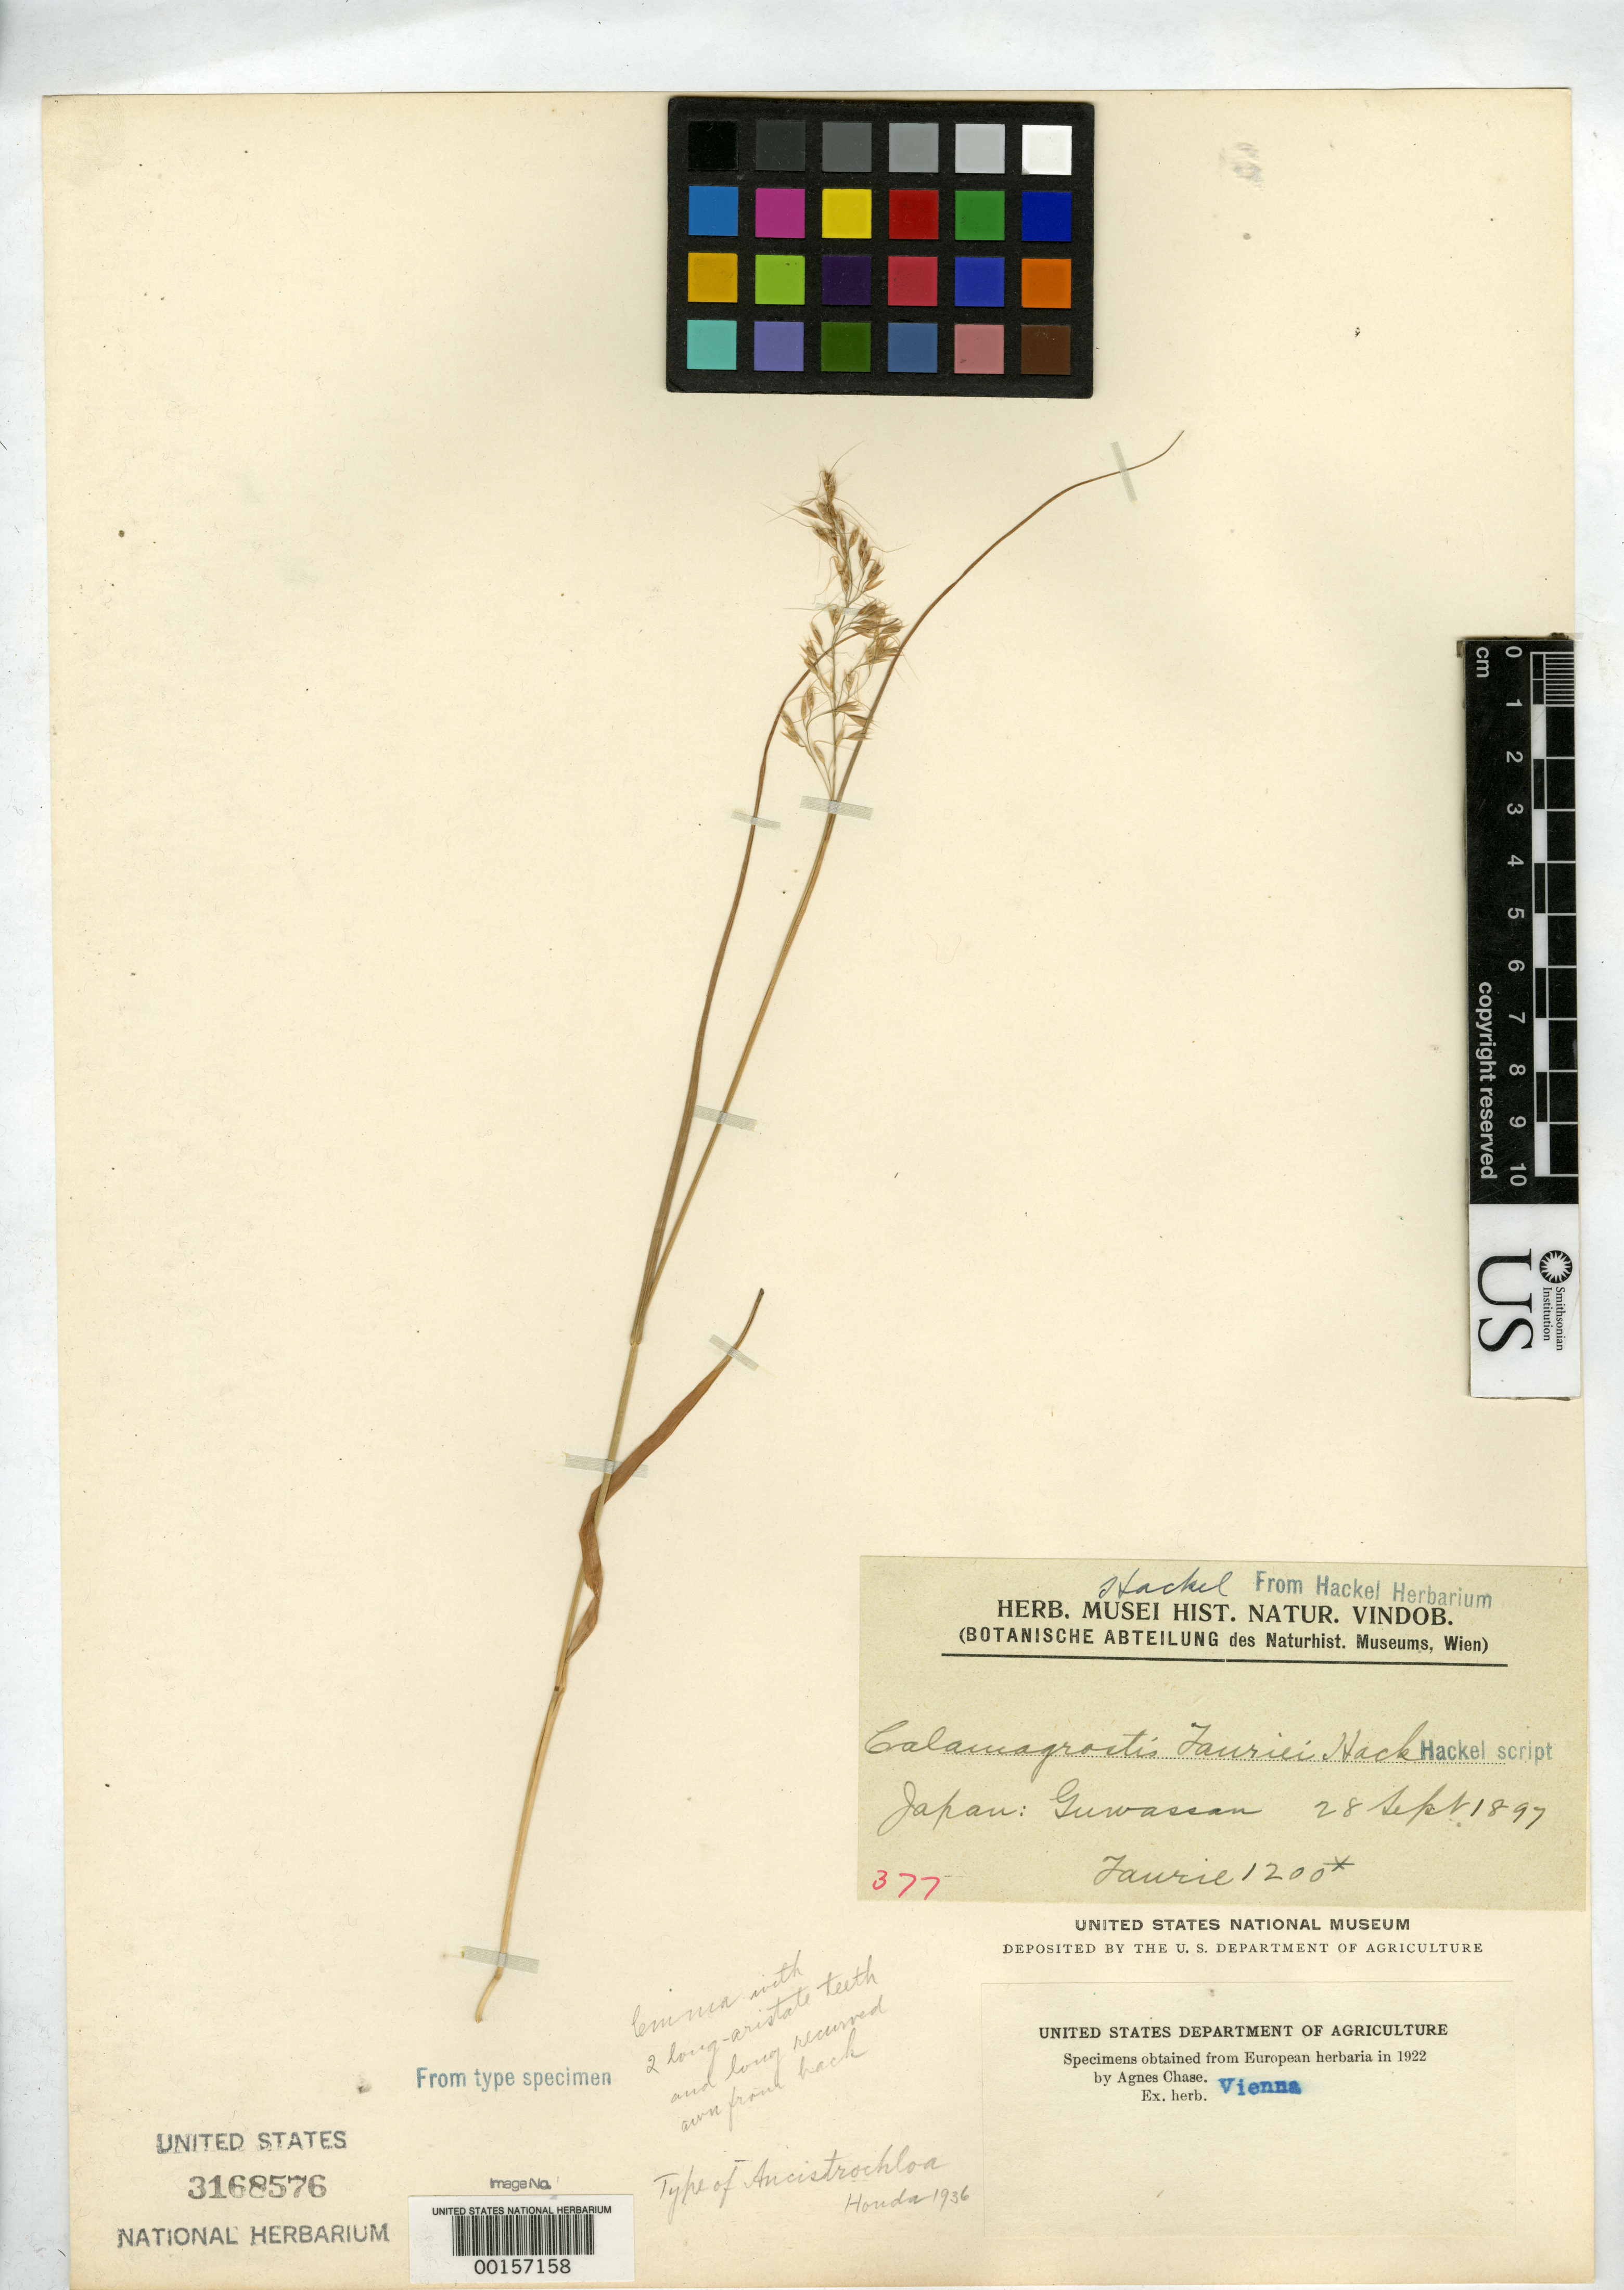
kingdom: Plantae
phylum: Tracheophyta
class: Liliopsida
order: Poales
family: Poaceae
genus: Calamagrostis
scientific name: Calamagrostis fauriei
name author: Hack.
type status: Type Fragment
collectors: U. Faurie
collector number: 1200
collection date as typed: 28 Sep 1897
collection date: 1897-09-28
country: Japan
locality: Guwassan.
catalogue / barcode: US 3168576